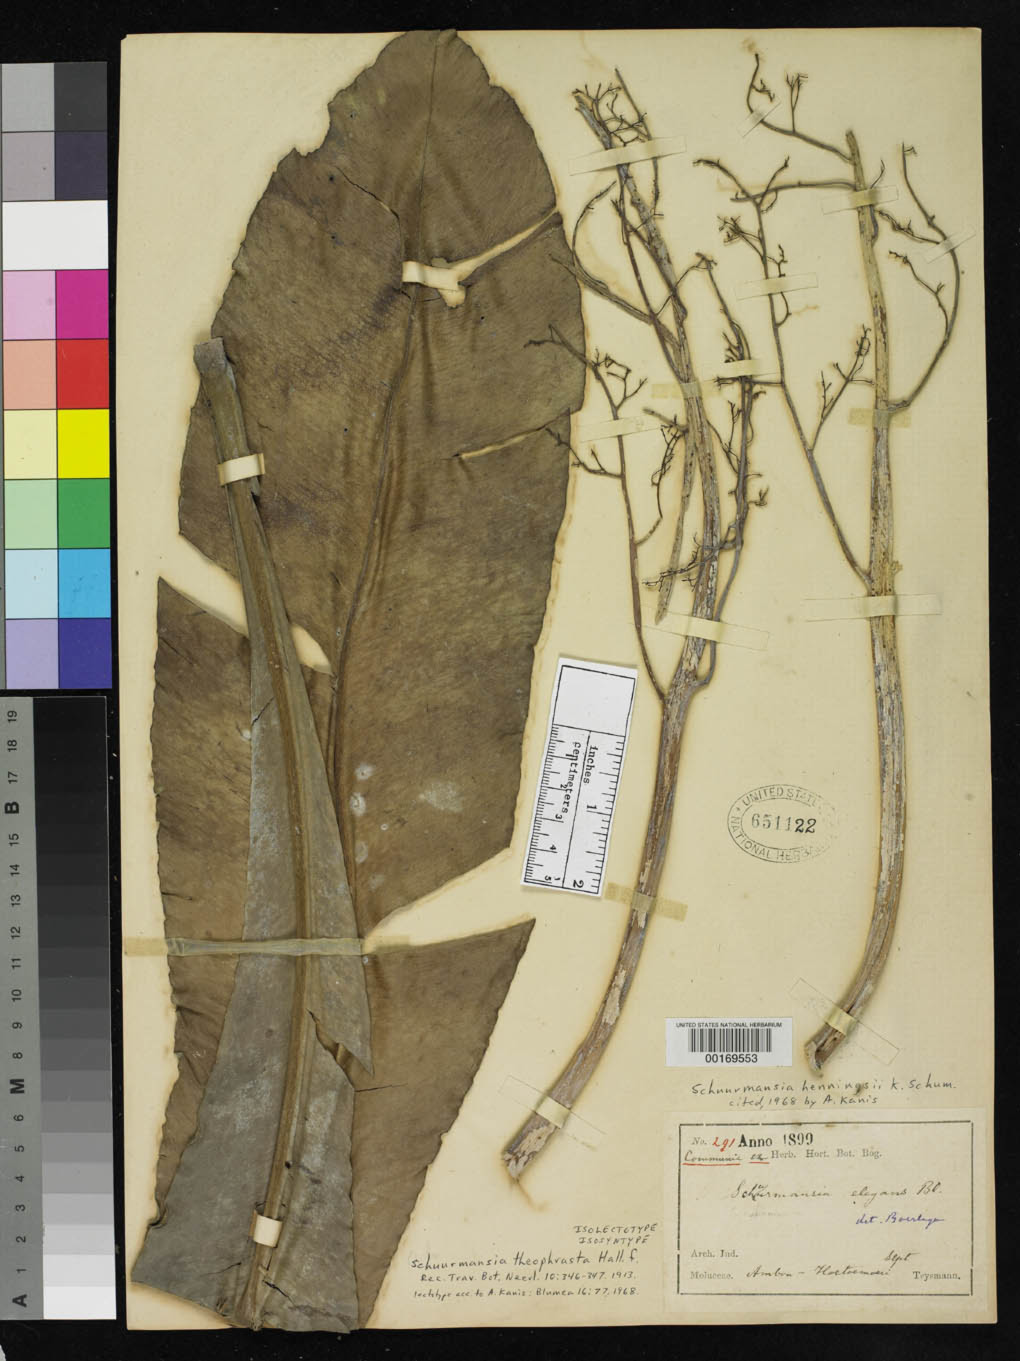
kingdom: Plantae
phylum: Tracheophyta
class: Magnoliopsida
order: Malpighiales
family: Ochnaceae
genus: Schuurmansia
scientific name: Schuurmansia theophrasta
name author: Hallier f.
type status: Isolectotype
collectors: J. Teijsmann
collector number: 291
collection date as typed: Sep 1899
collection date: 1899-09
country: Indonesia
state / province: Maluku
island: Amboina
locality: Ambon, Hutumuri.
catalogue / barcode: US 651122